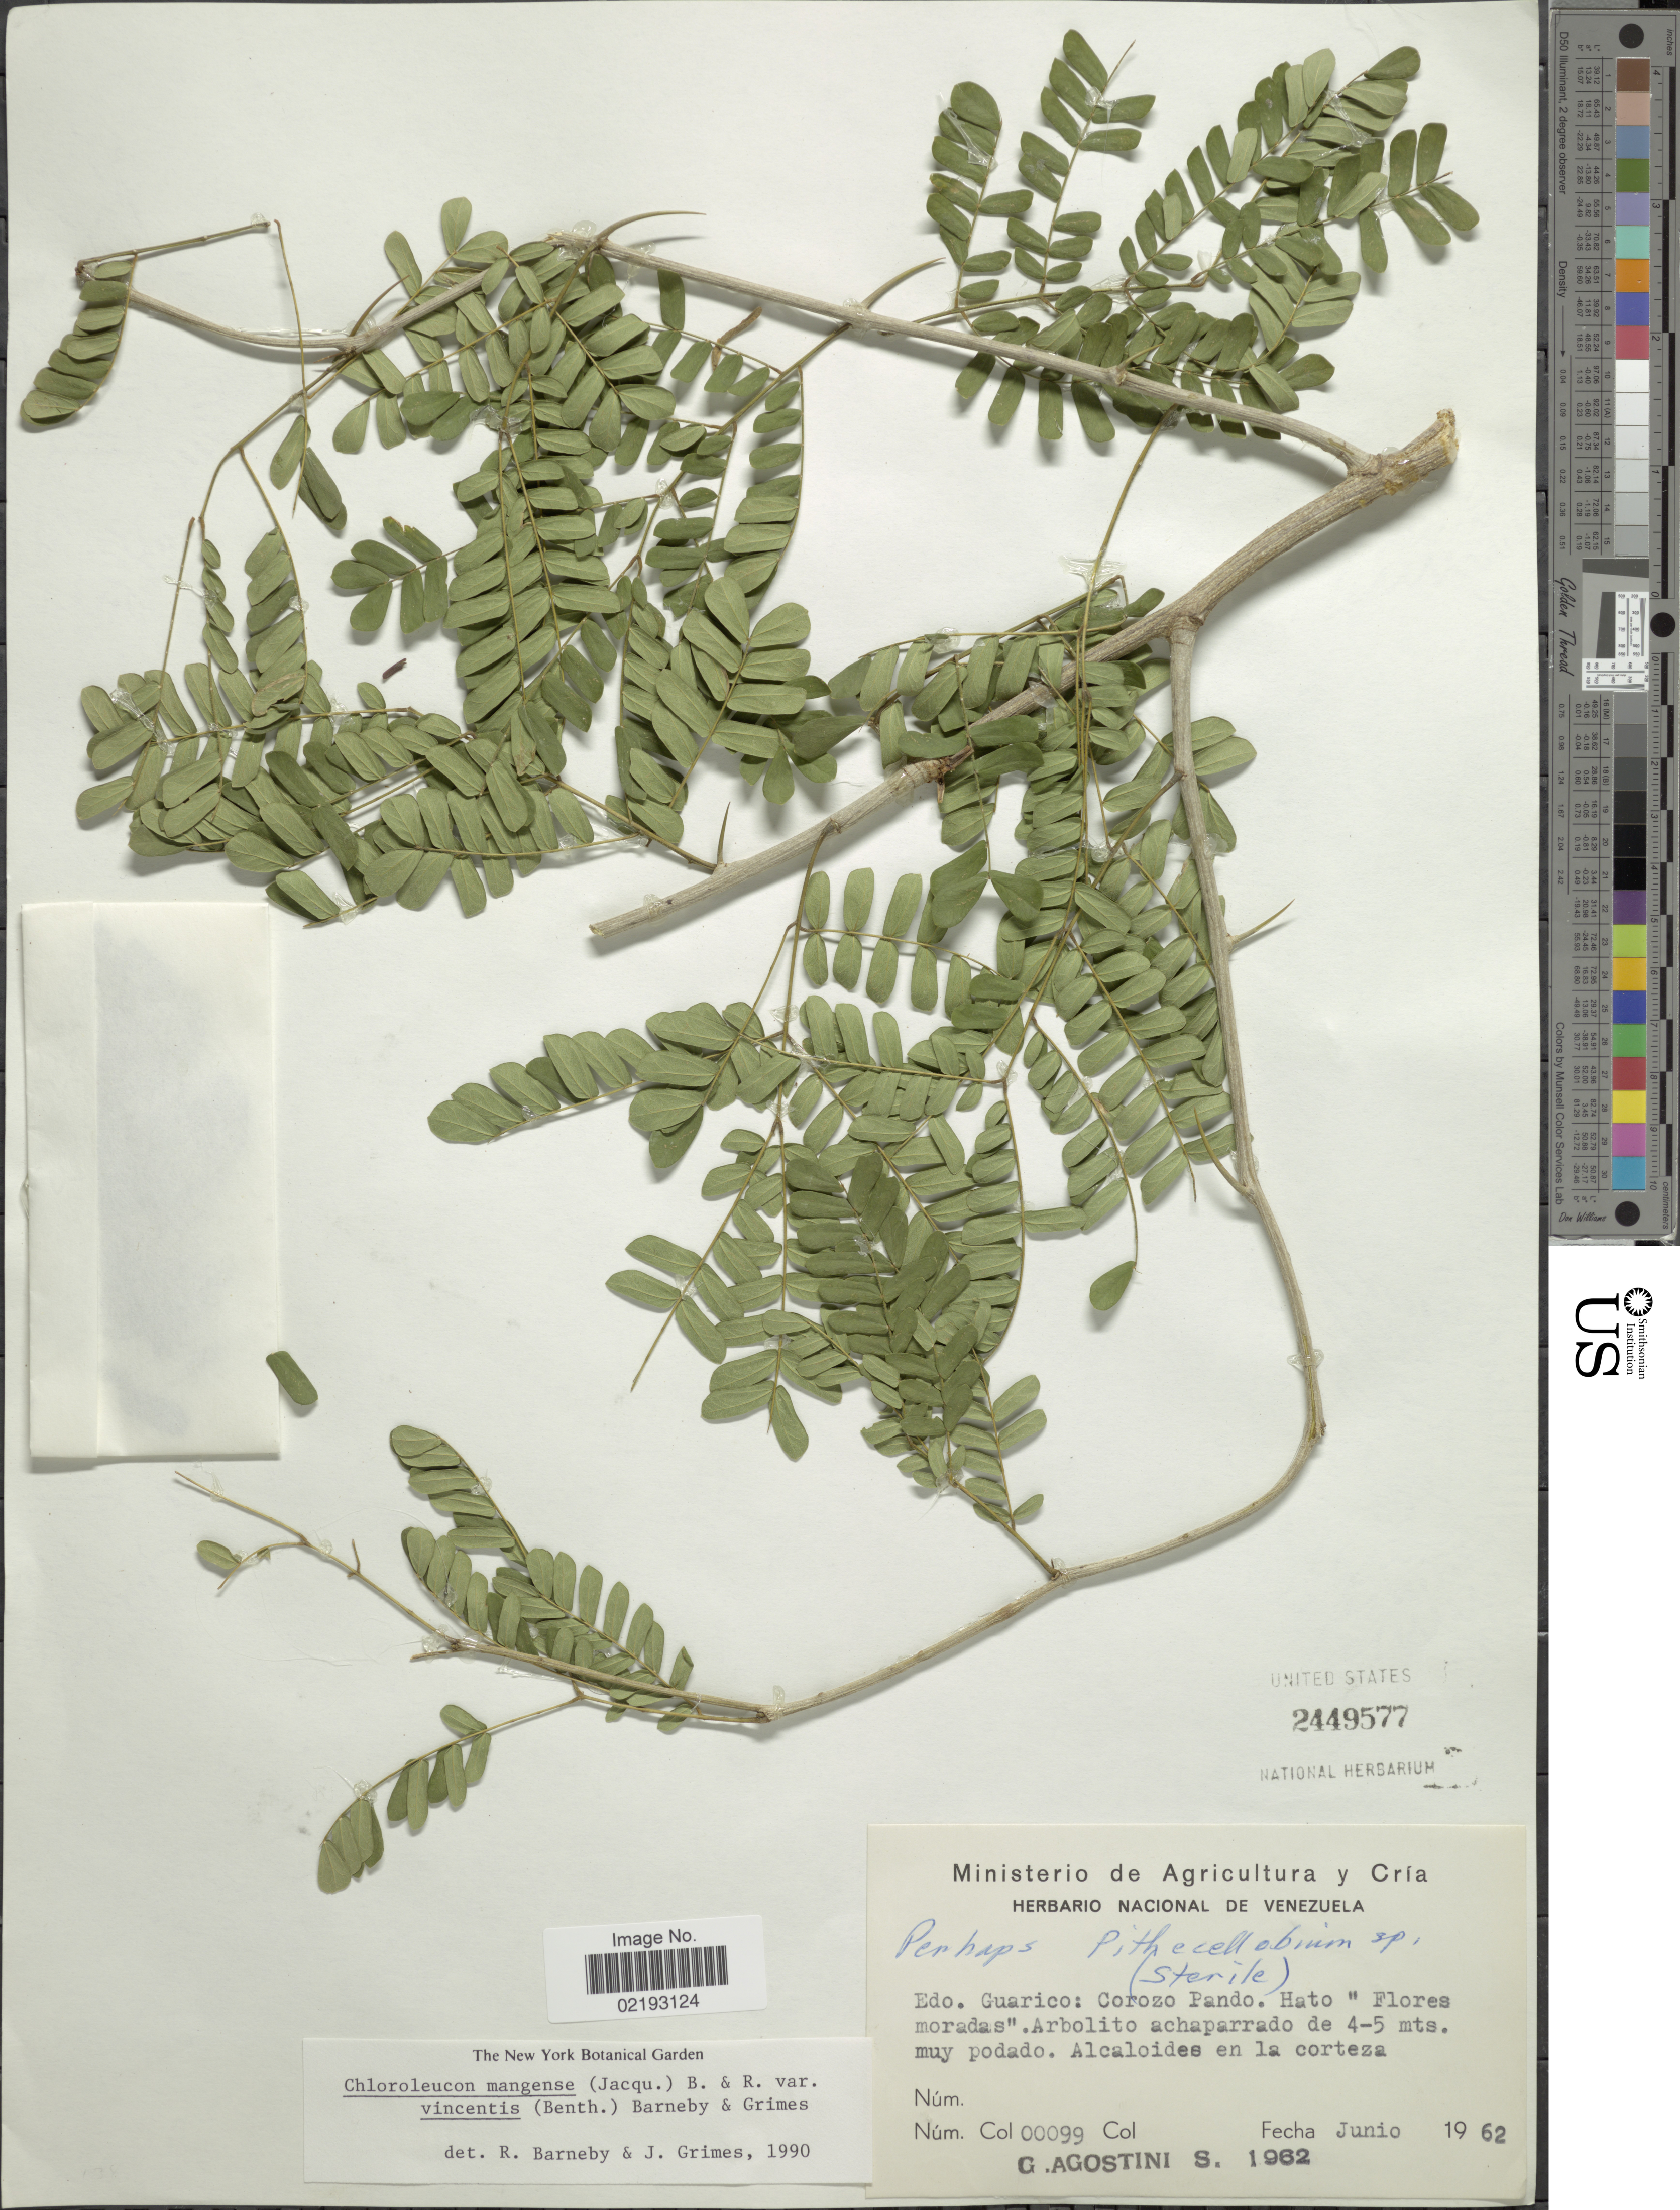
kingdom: Plantae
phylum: Tracheophyta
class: Magnoliopsida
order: Fabales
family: Fabaceae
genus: Chloroleucon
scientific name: Chloroleucon mangense var. vincentis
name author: (Benth.) Barneby & J.W. Grimes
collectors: G. Agostini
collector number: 00099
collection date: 1962-06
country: Venezuela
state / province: Guárico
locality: Corozo Pando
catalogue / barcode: US 2449577